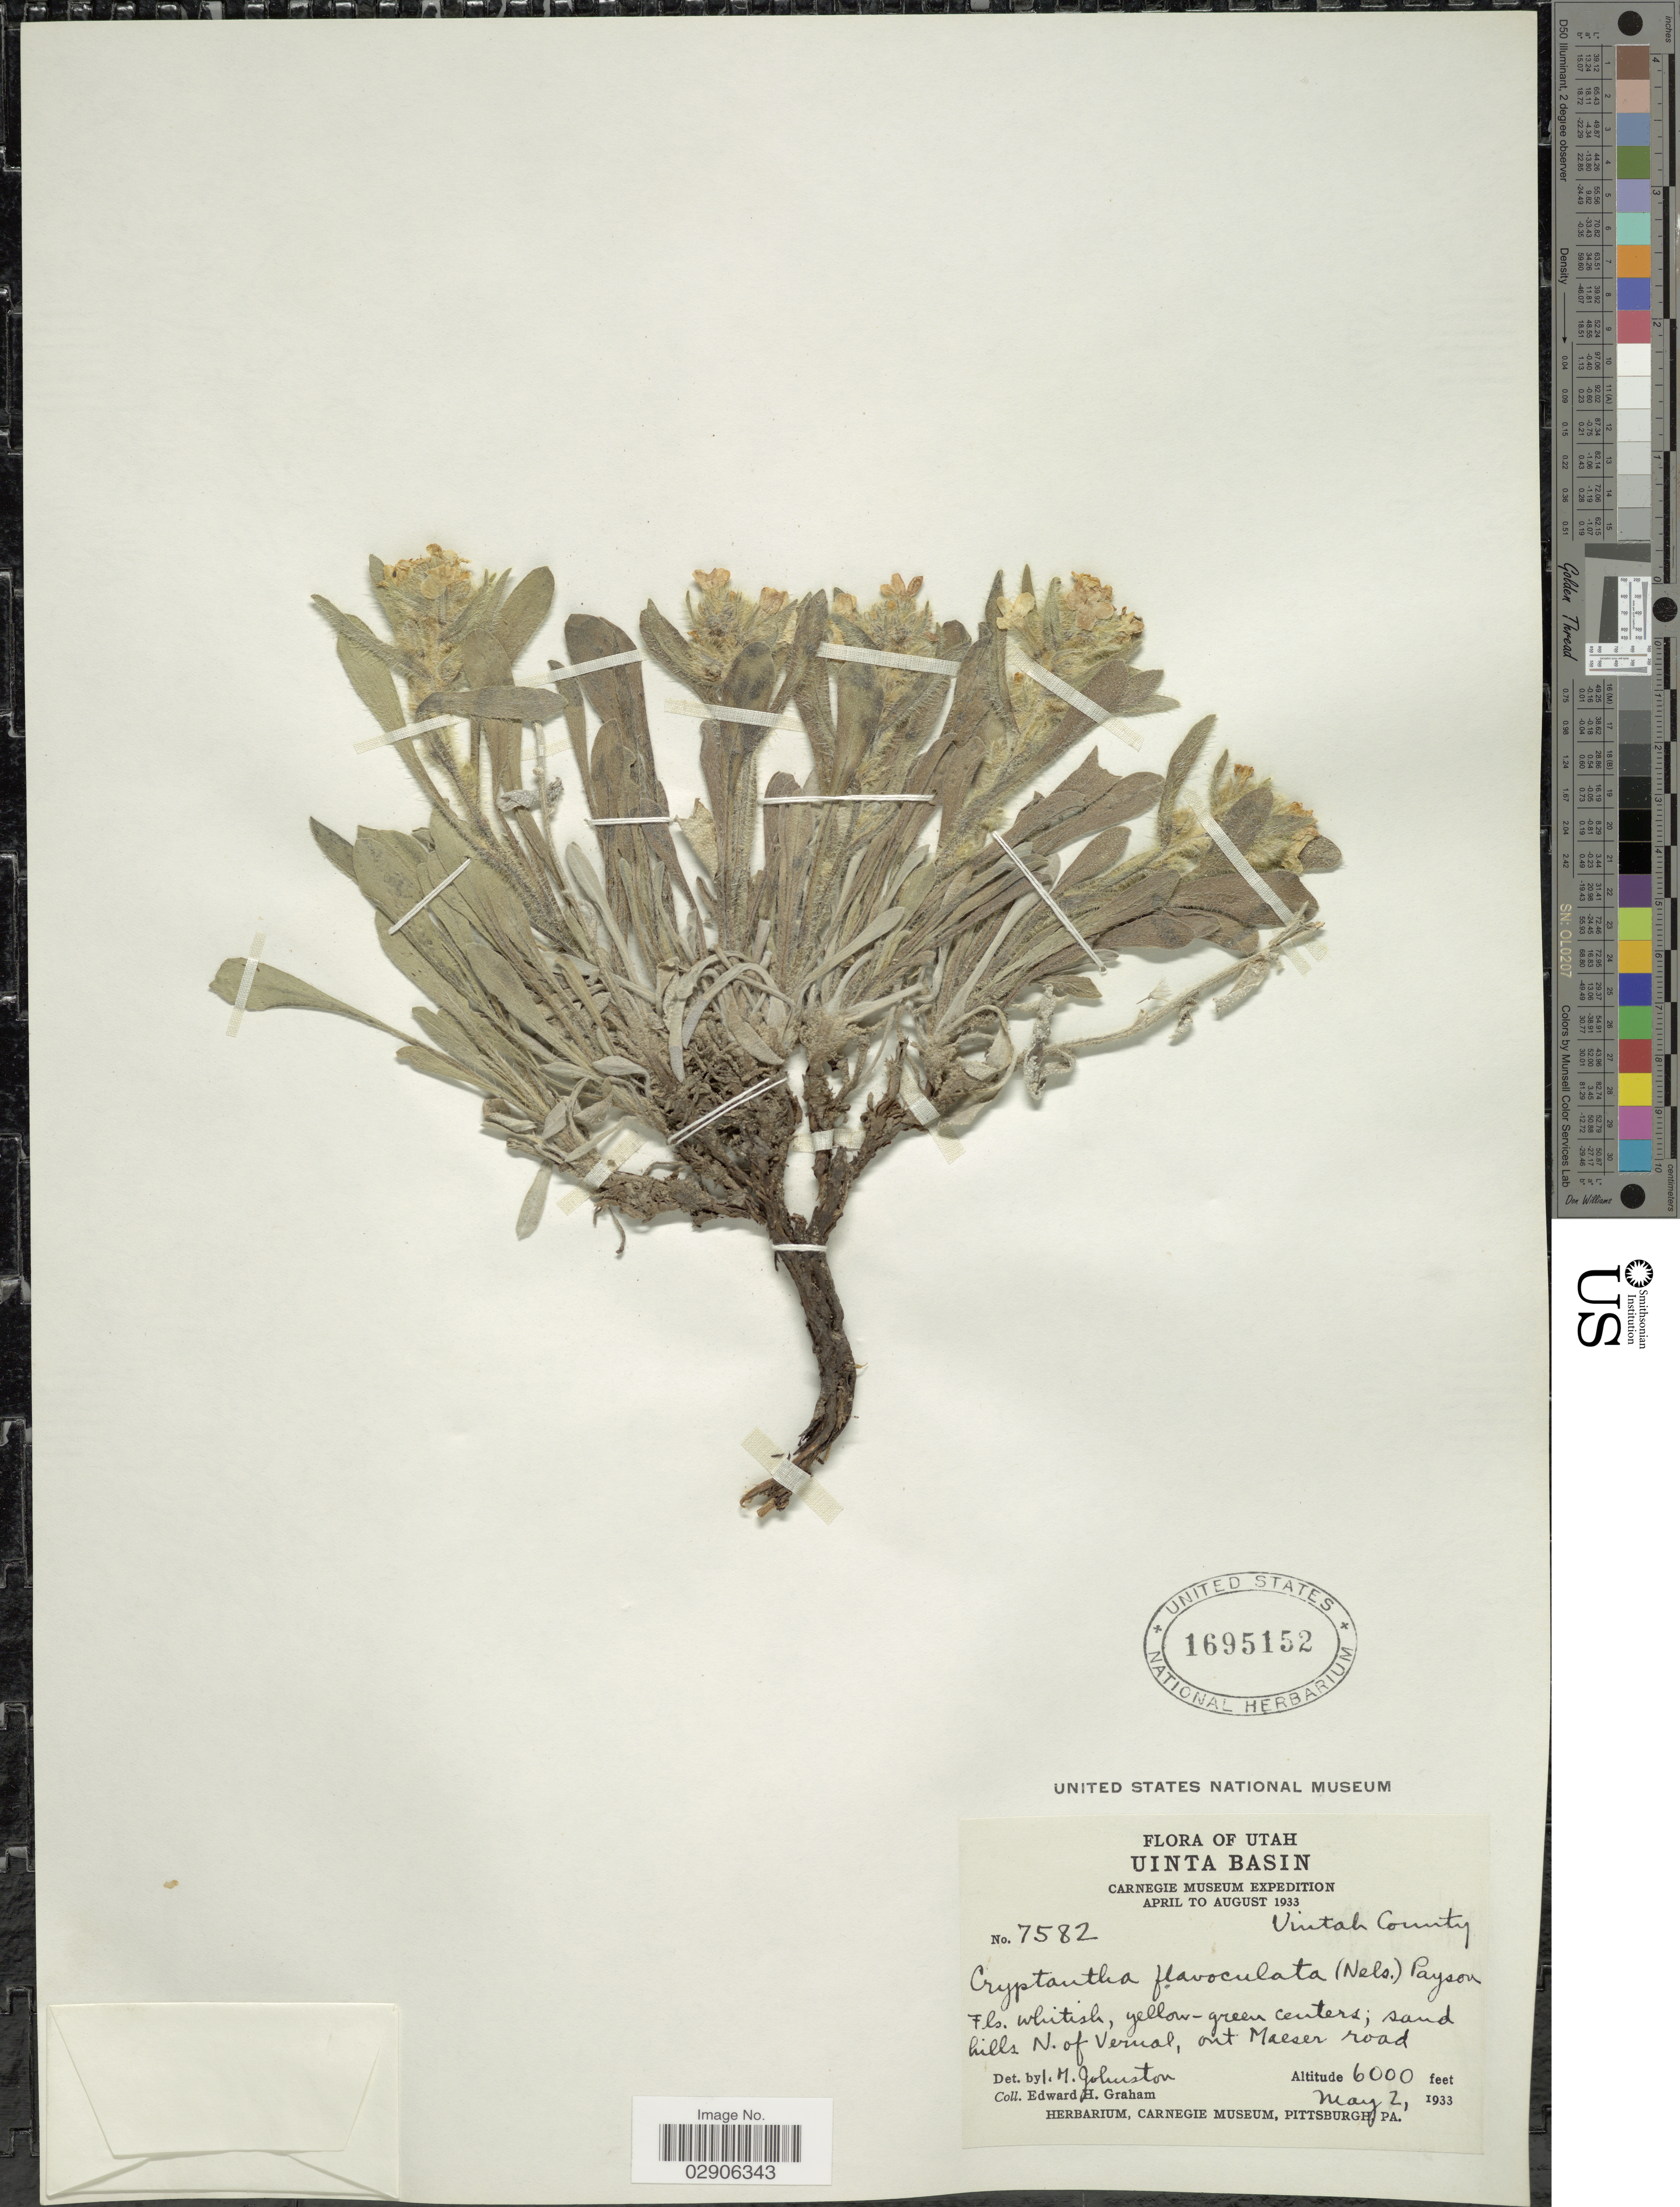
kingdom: Plantae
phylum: Tracheophyta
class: Magnoliopsida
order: Boraginales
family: Boraginaceae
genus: Cryptantha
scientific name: Cryptantha flavoculata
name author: (A. Nelson) Payson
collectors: E. H. Graham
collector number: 7582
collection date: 1933-05-02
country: United States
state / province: Utah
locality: Uinta Basin, sand hills N. of Vernal, out Maeser road.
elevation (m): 1829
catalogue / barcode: US 1695152